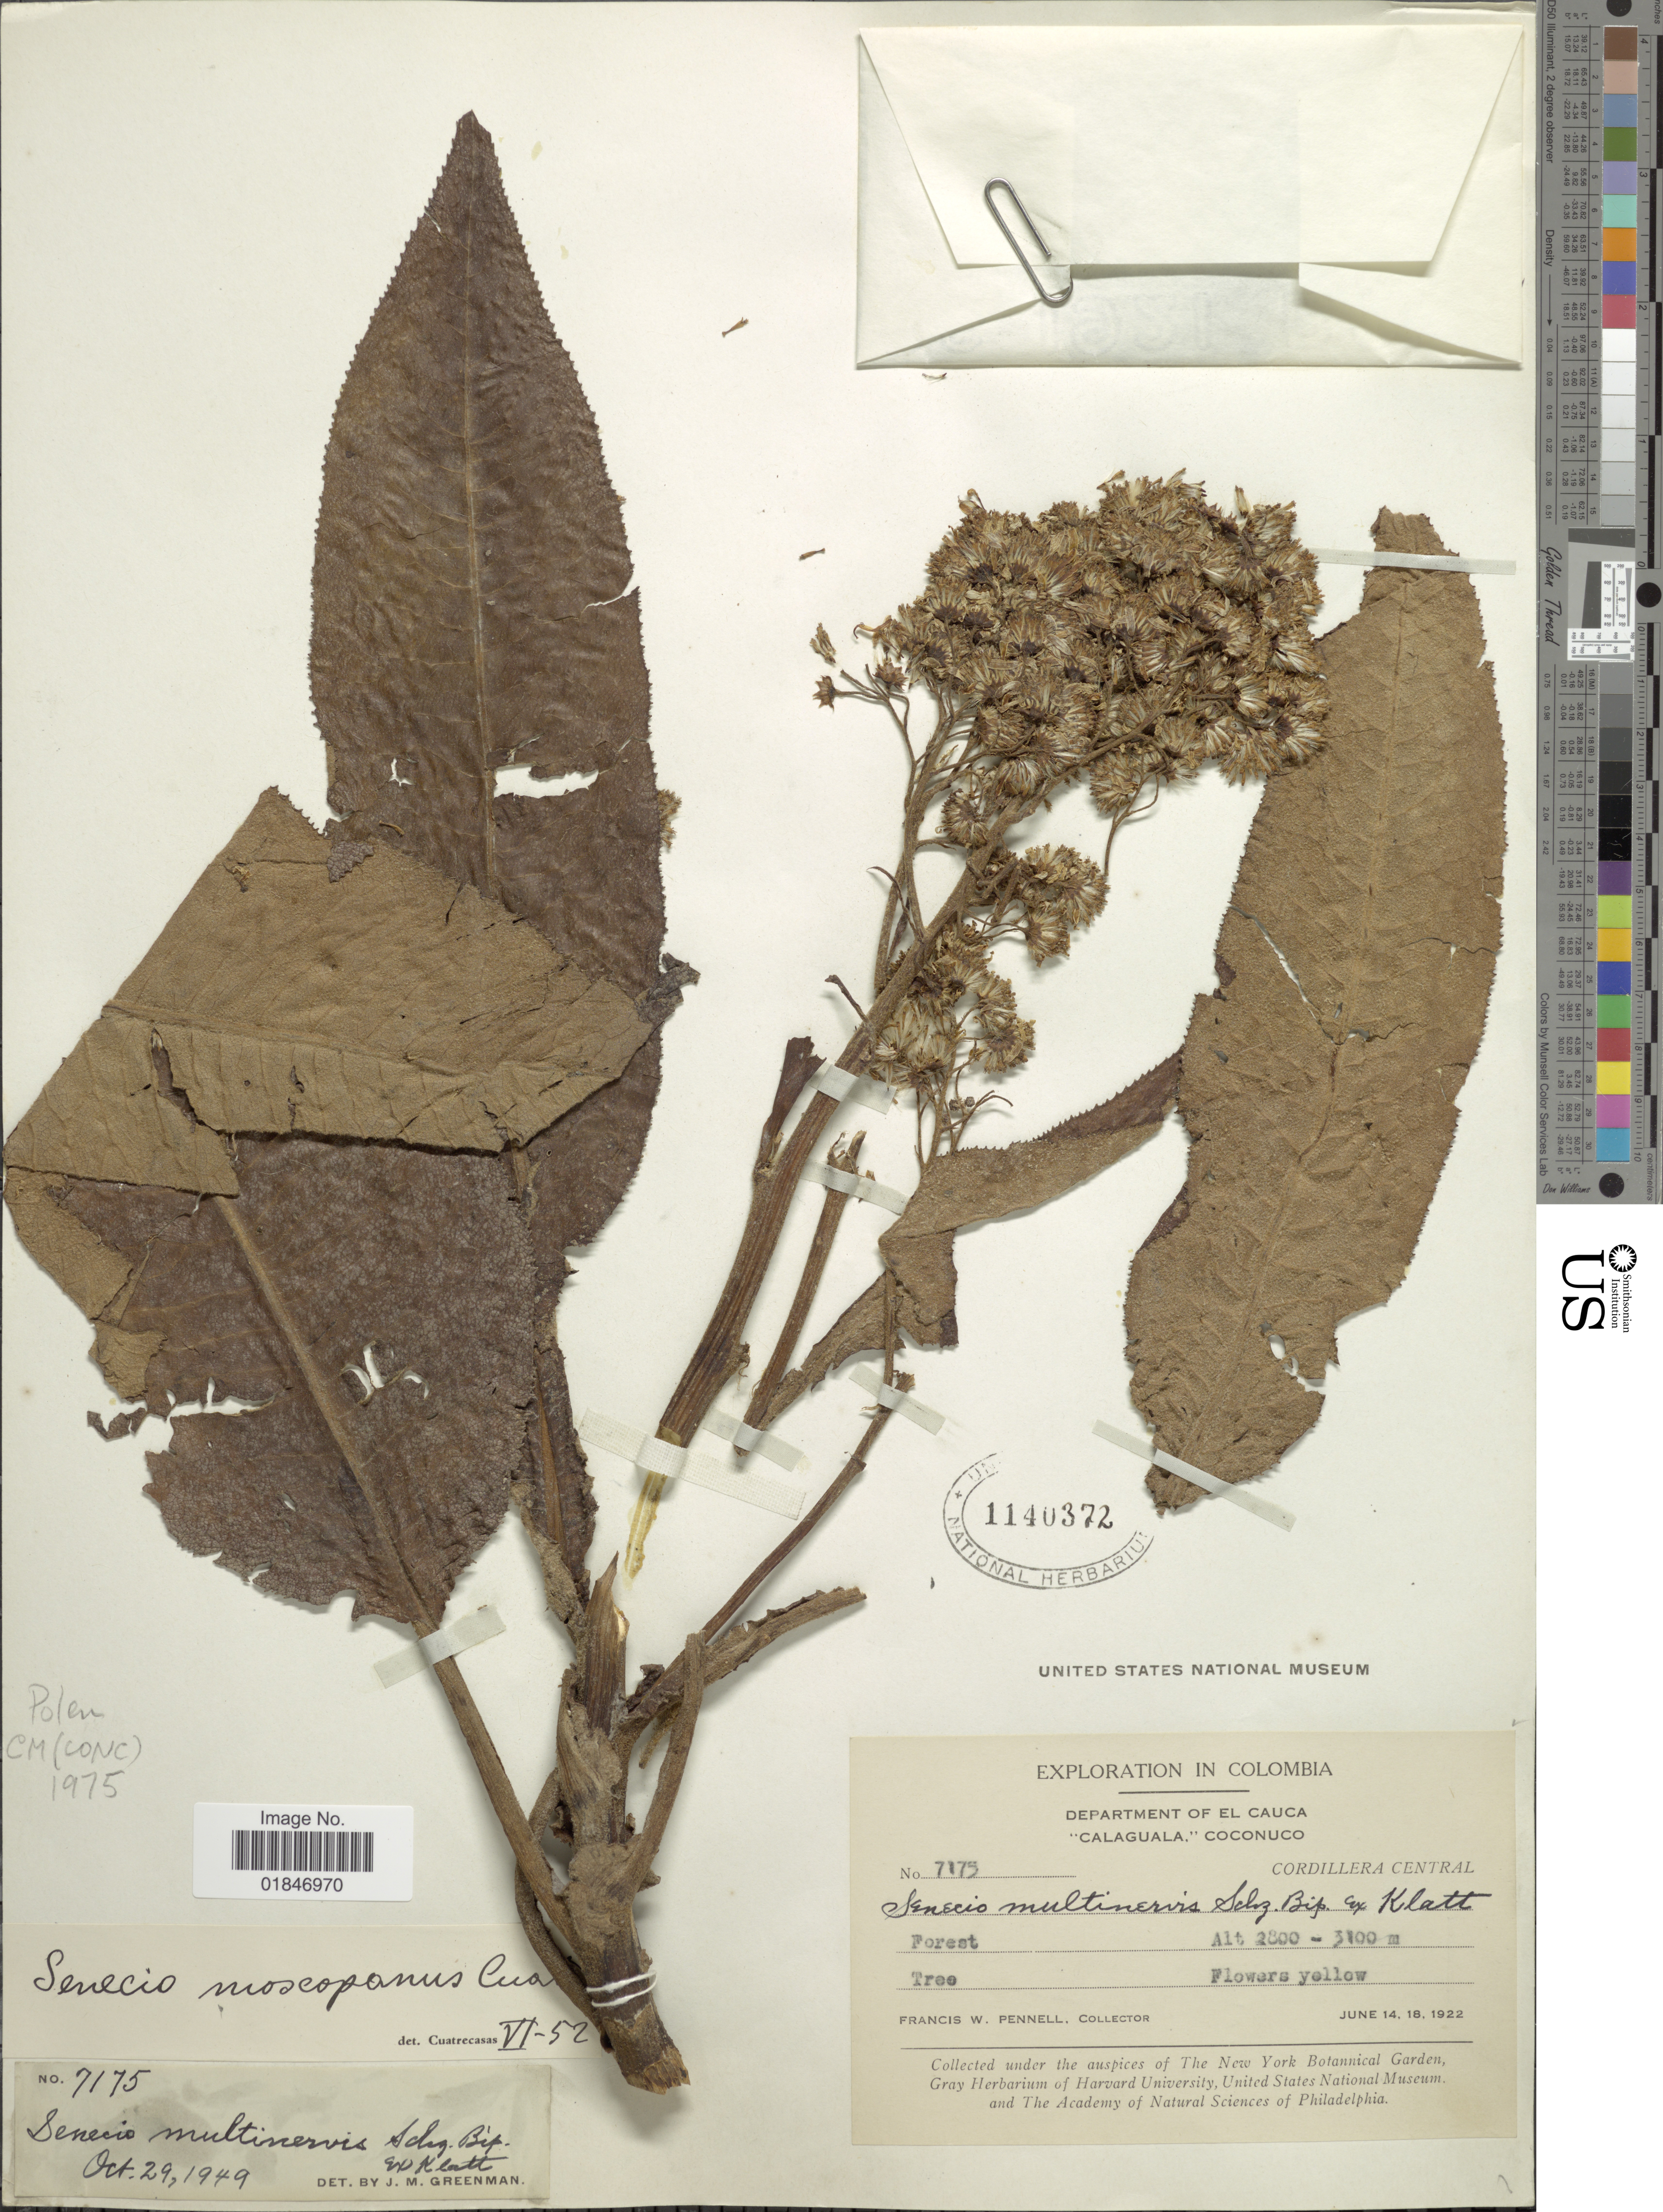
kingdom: Plantae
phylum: Tracheophyta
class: Magnoliopsida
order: Asterales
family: Asteraceae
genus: Dendrophorbium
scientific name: Dendrophorbium moscopanum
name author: (Cuatrec.) C. Jeffrey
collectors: F. W. Pennell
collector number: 7175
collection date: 1922-06-14/1922-06-18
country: Colombia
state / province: Cauca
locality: Department of El Cauca. "calaguala, " Coconuco, Cordillera Central.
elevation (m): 2800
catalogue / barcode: US 1140372